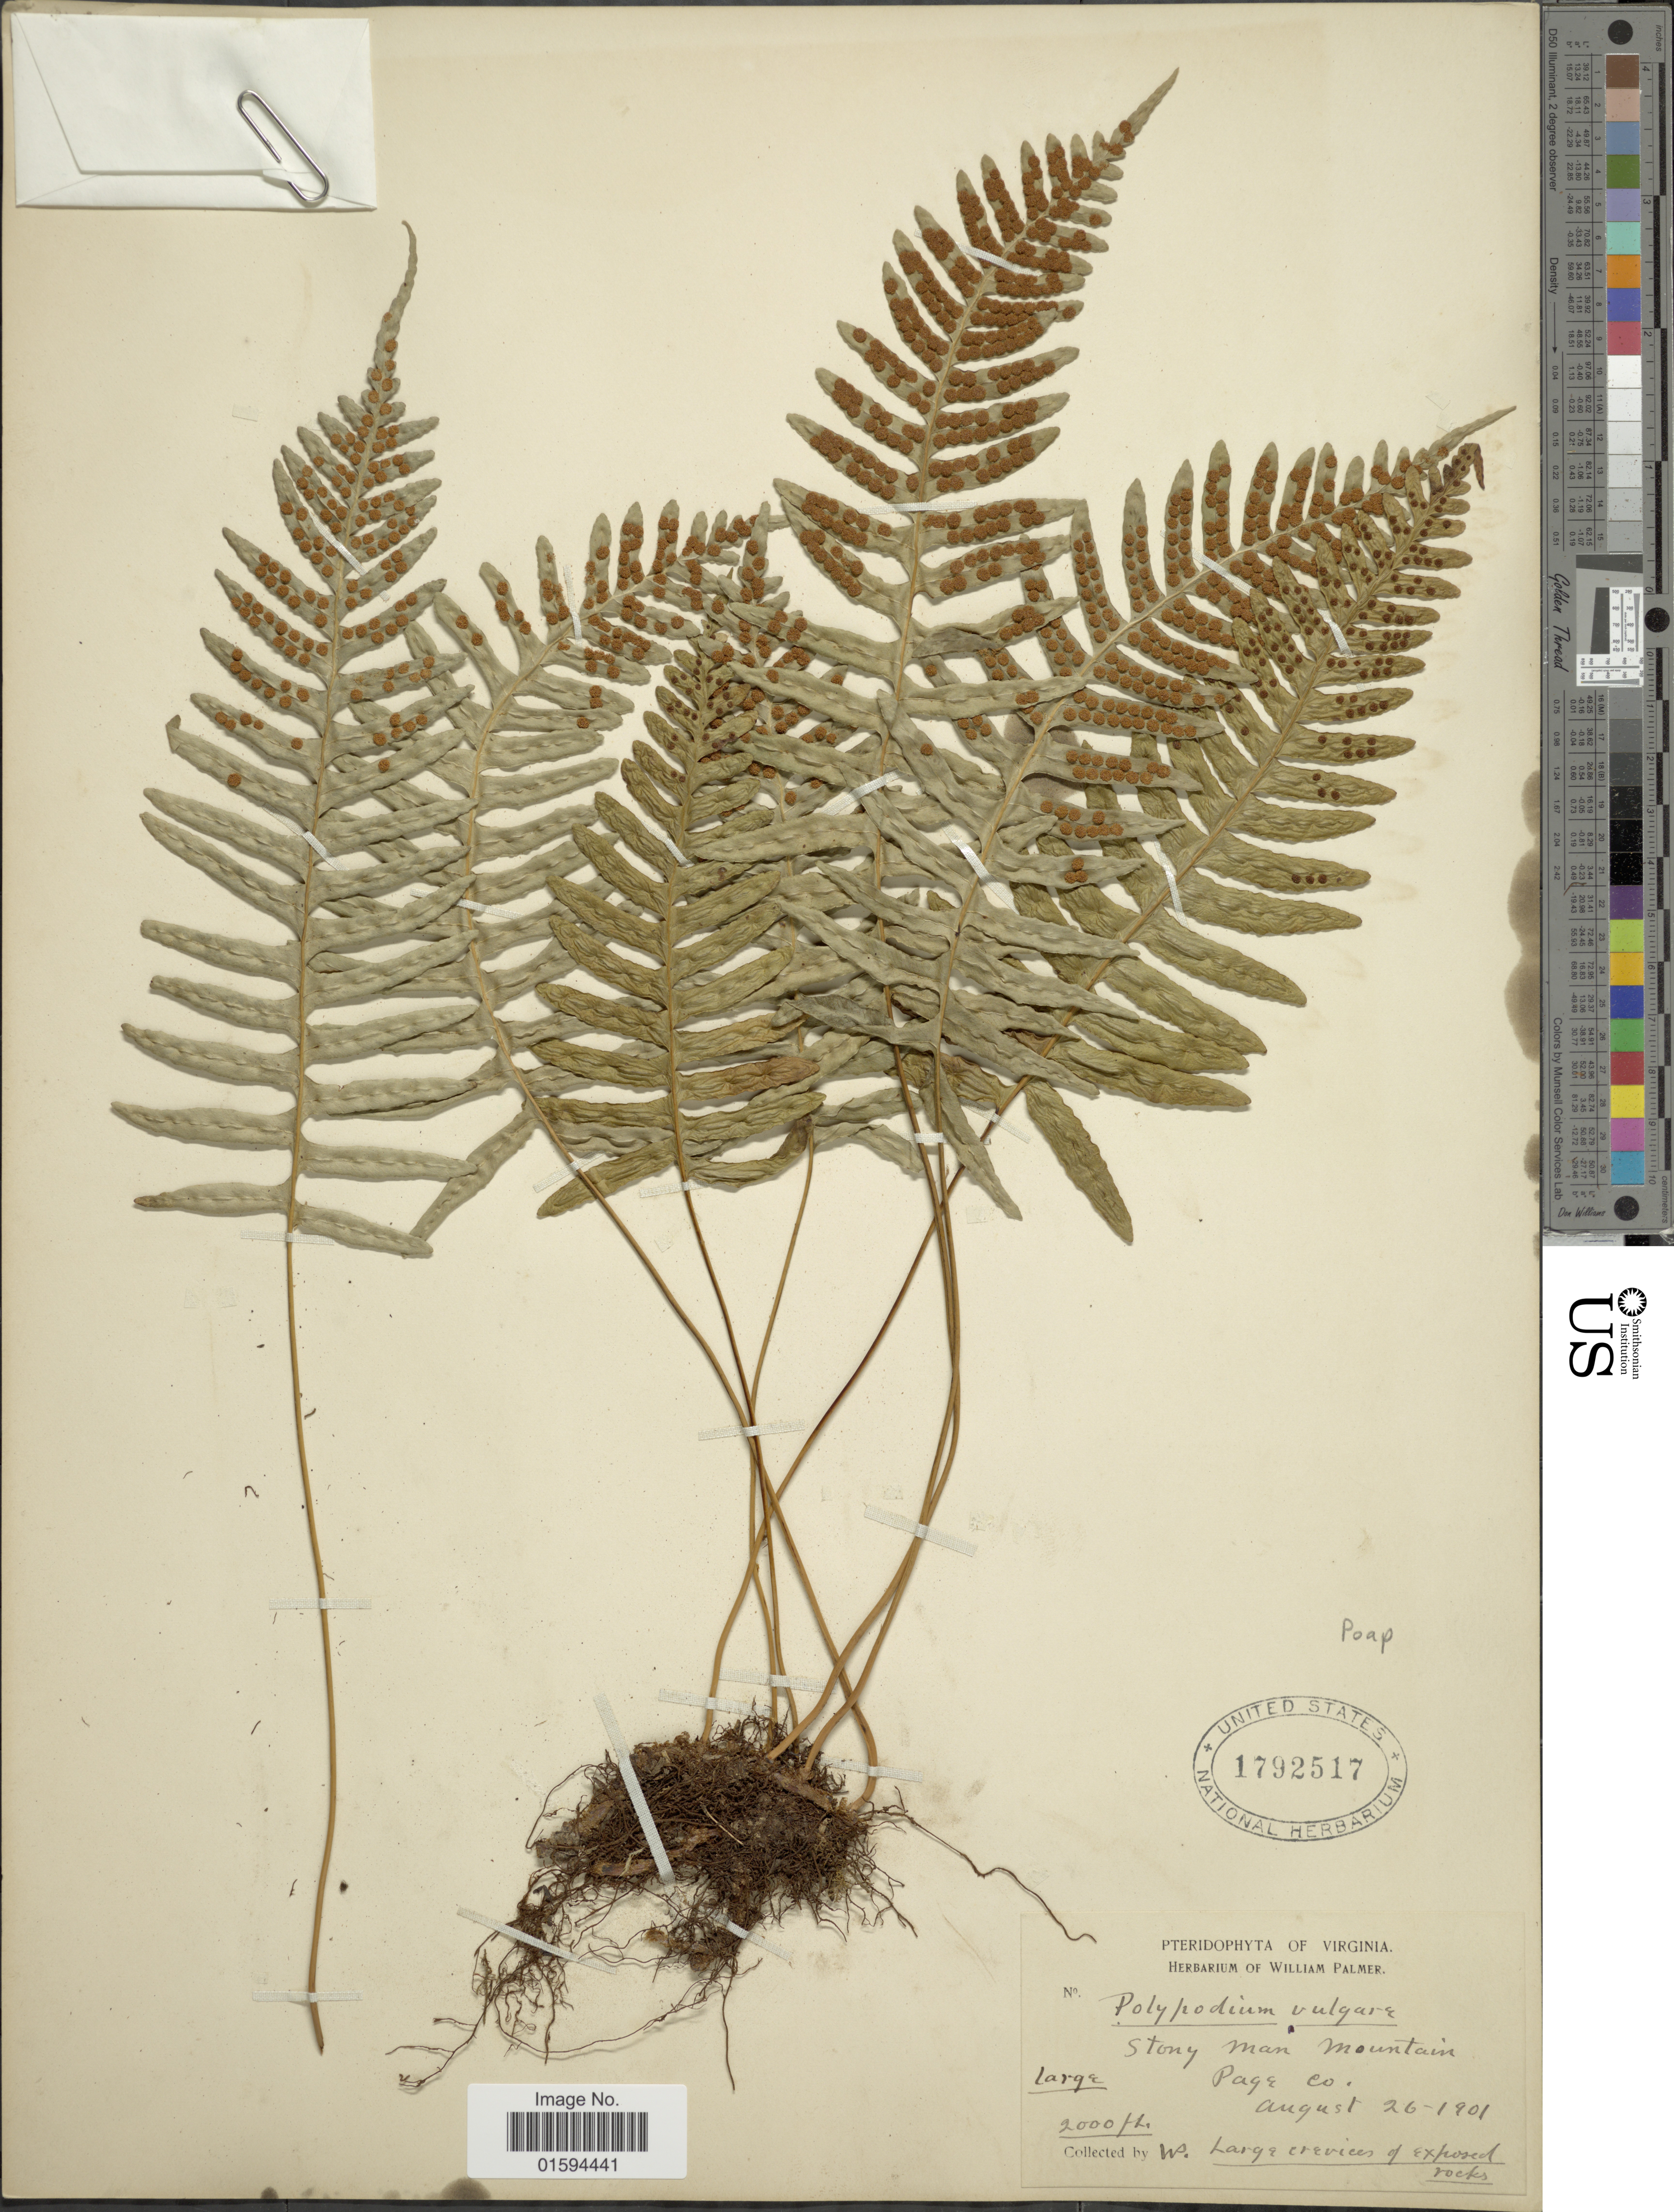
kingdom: Plantae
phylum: Tracheophyta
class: Polypodiopsida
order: Polypodiales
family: Polypodiaceae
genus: Polypodium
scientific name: Polypodium appalachianum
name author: Haufler & Windham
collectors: W. Palmer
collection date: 1901-08-26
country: United States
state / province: Virginia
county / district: Page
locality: Stony Man Mountain, Page Co.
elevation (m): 610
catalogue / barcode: US 1792517